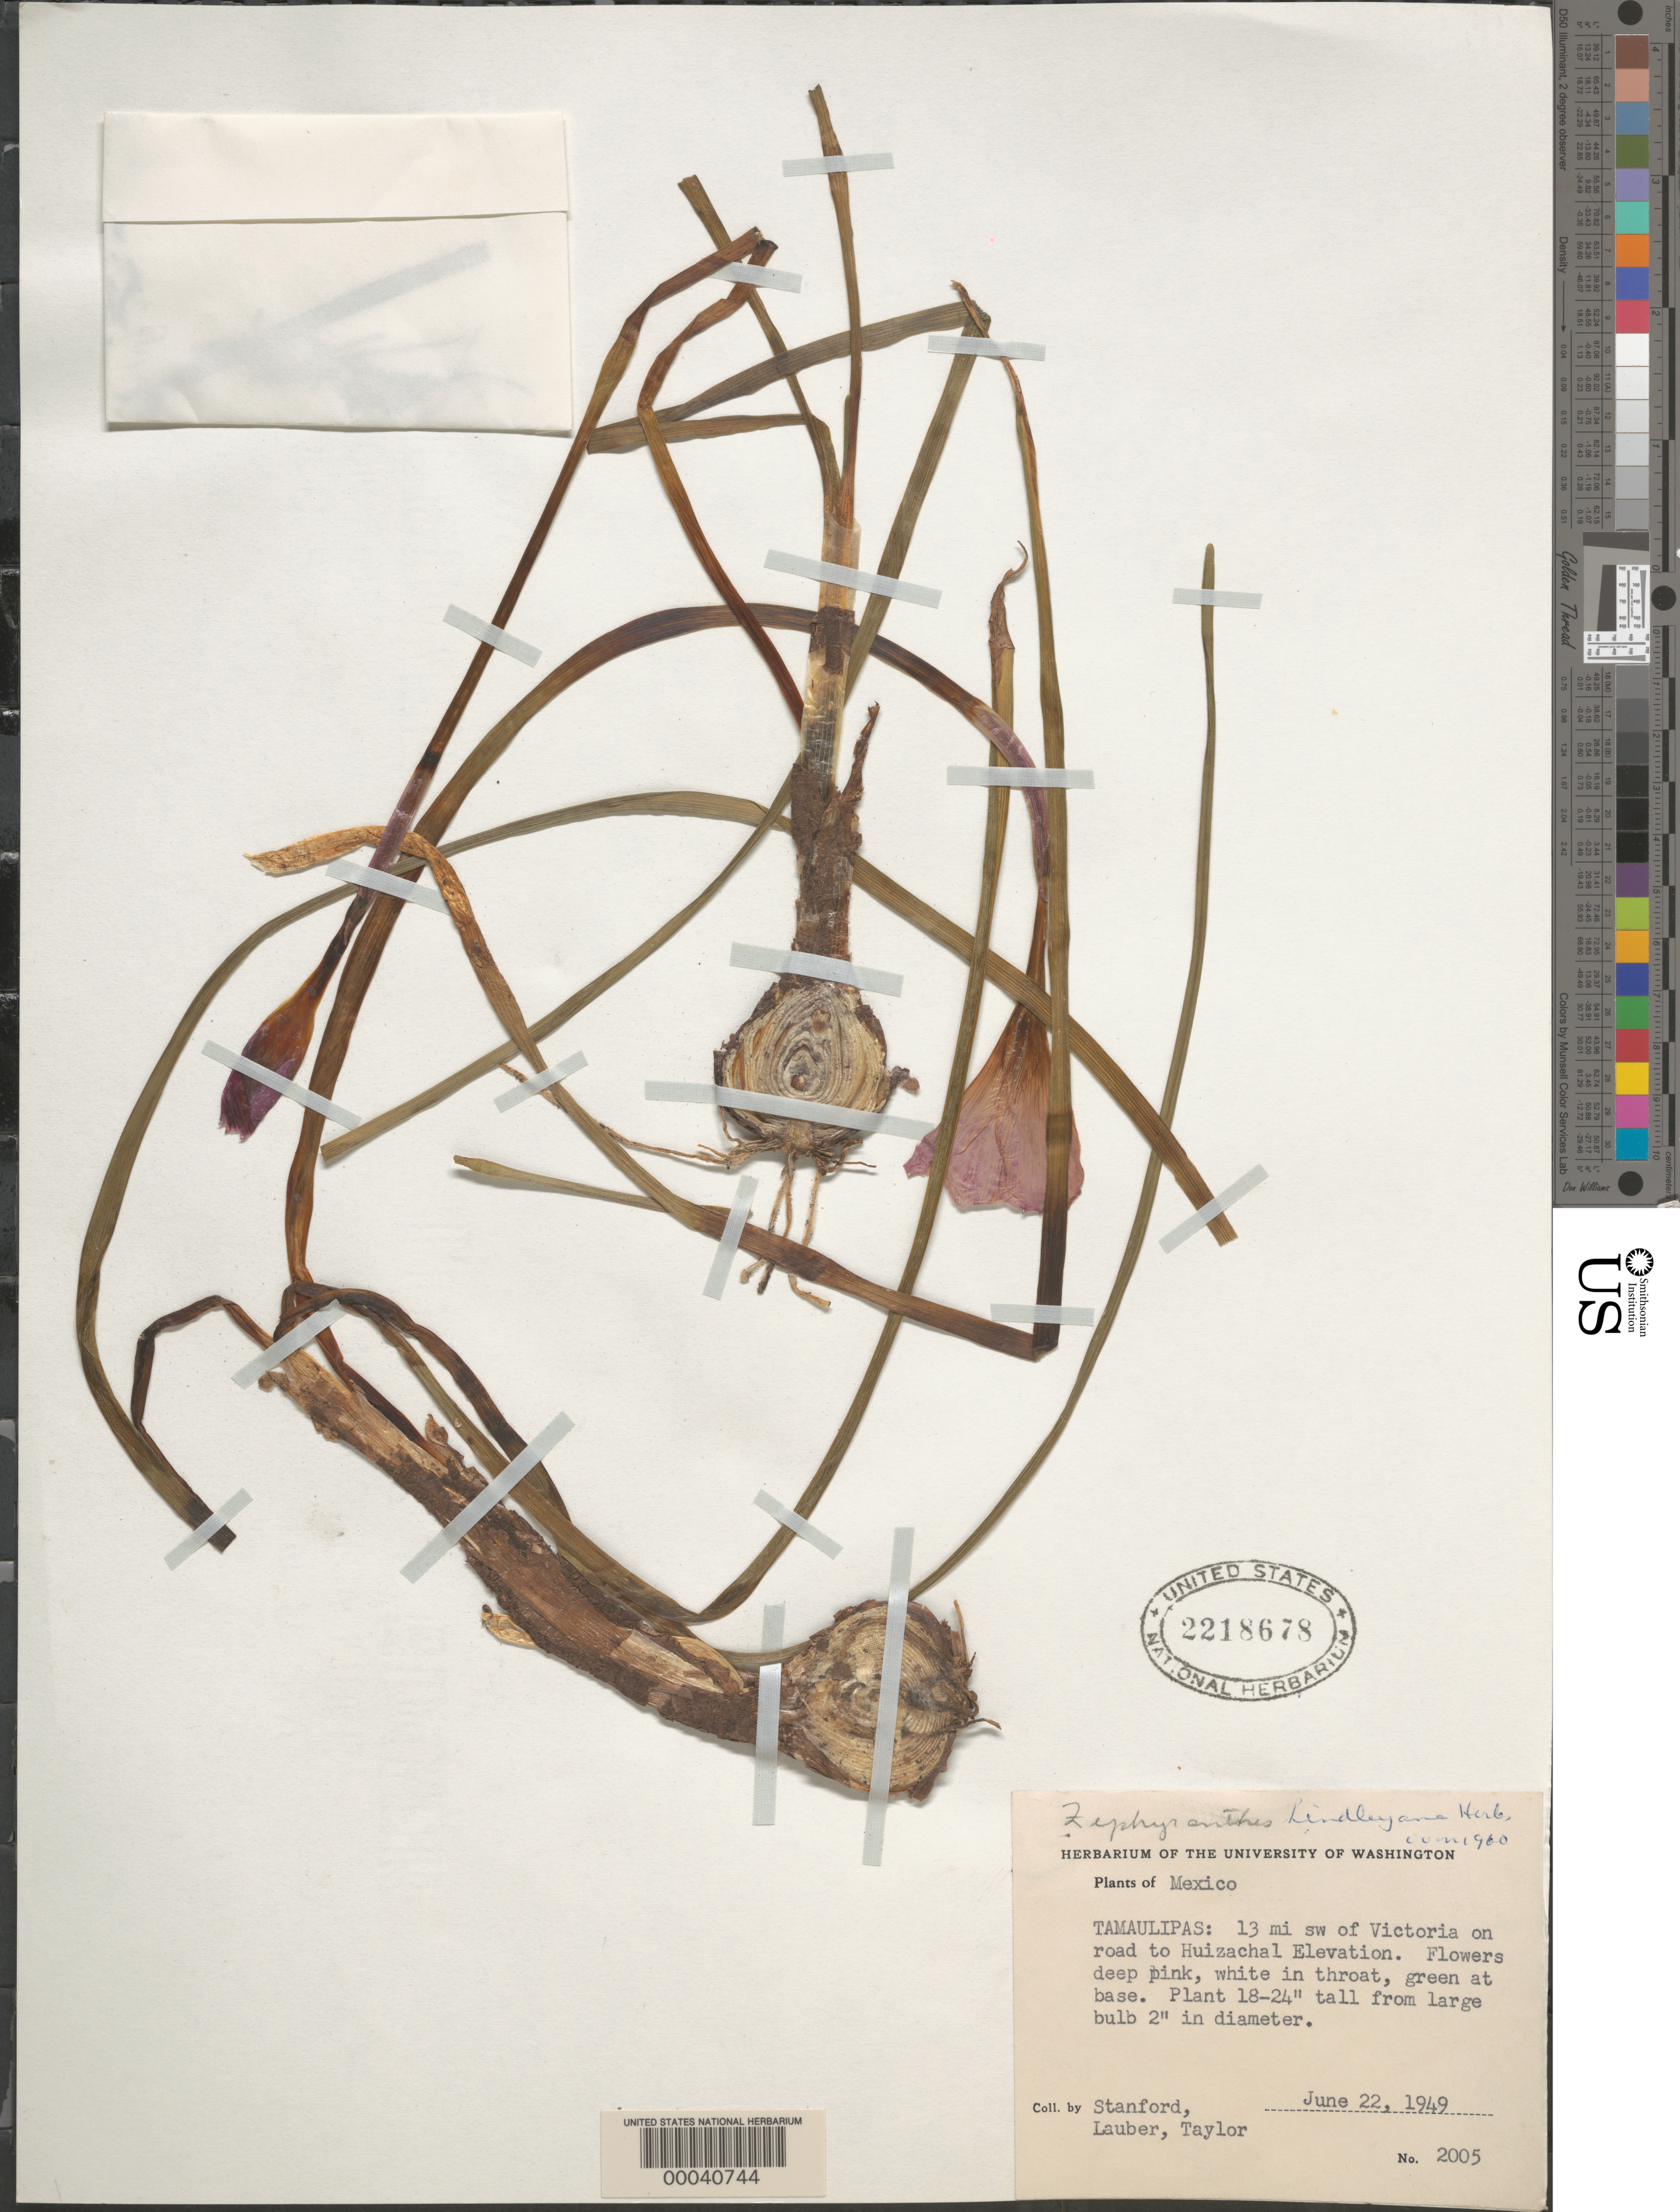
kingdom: Plantae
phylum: Tracheophyta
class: Liliopsida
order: Asparagales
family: Amaryllidaceae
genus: Zephyranthes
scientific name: Zephyranthes lindleyana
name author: Herb.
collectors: L. R. Stanford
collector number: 2005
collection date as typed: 22 Jun 1949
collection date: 1949-06-22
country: Mexico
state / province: Tamaulipas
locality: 13 mi SW of Victoria on road to Huizachal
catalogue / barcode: US 2218678